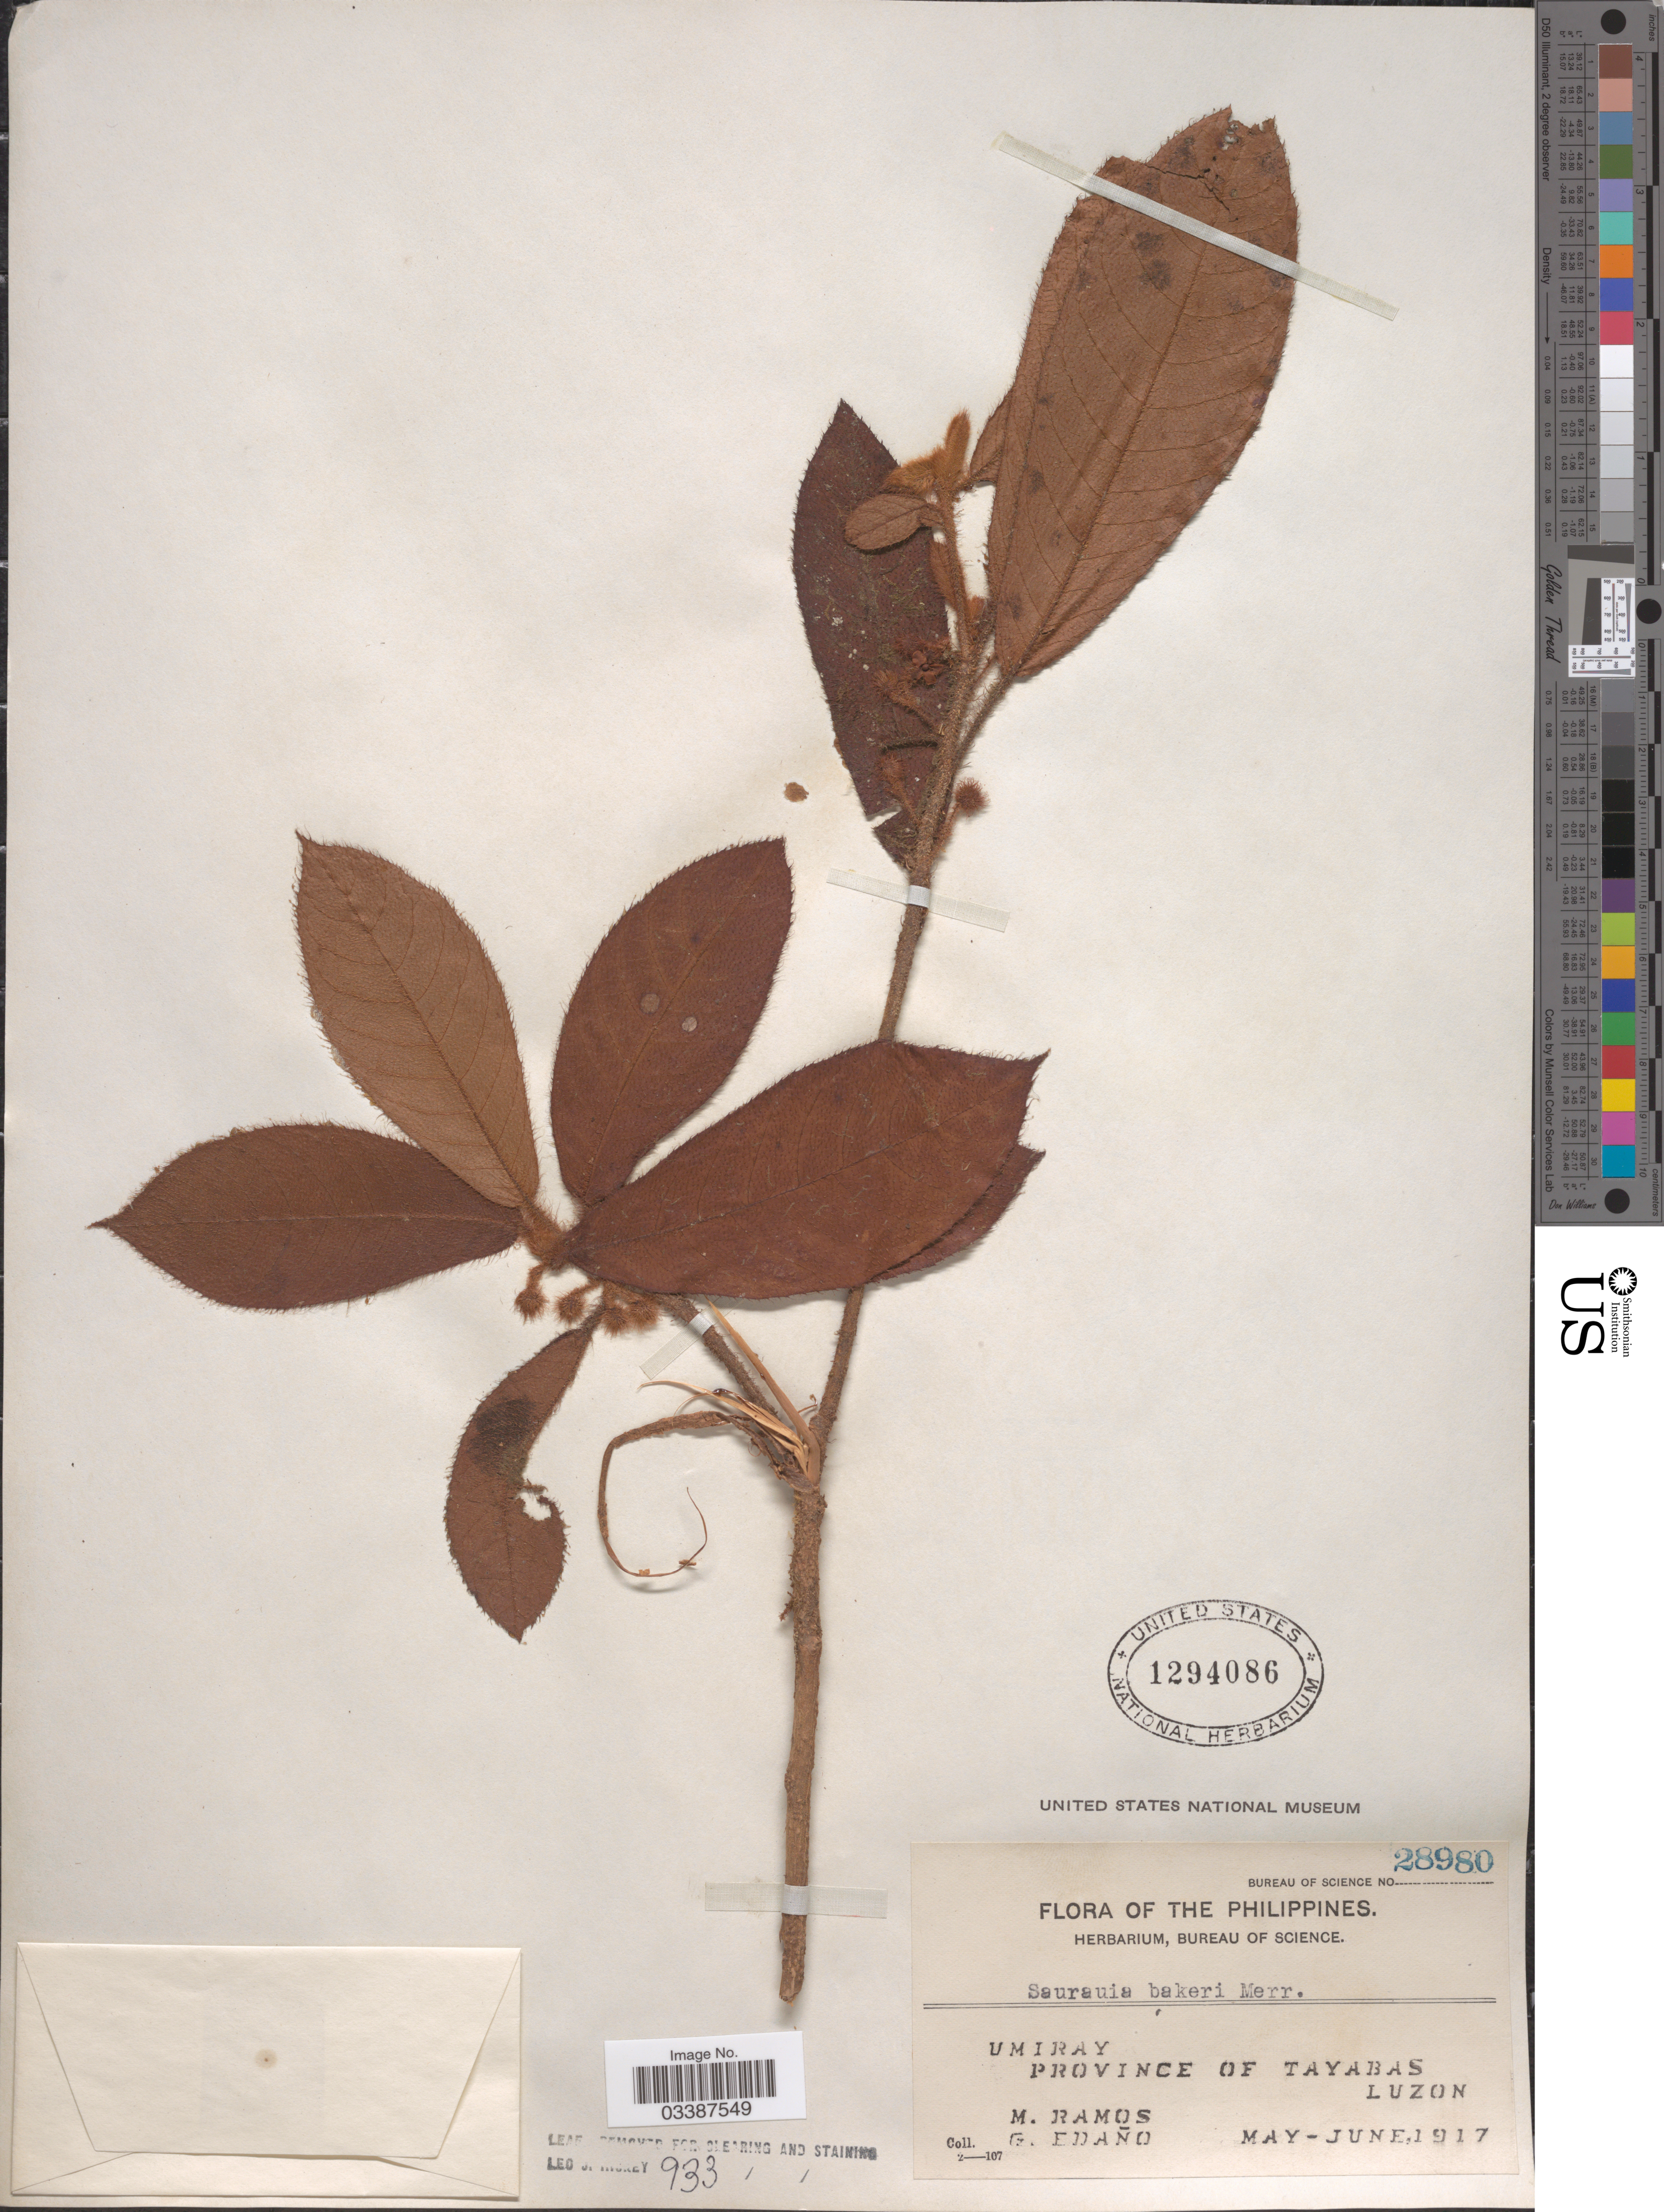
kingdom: Plantae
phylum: Tracheophyta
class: Magnoliopsida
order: Ericales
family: Actinidiaceae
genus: Saurauia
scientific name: Saurauia sp.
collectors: M. Ramos & G. Edaño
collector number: Bureau of Science 28980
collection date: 1917-05/1917-06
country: Philippines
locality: Umiray, Province of Tayabas, Luzon.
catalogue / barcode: US 1294086